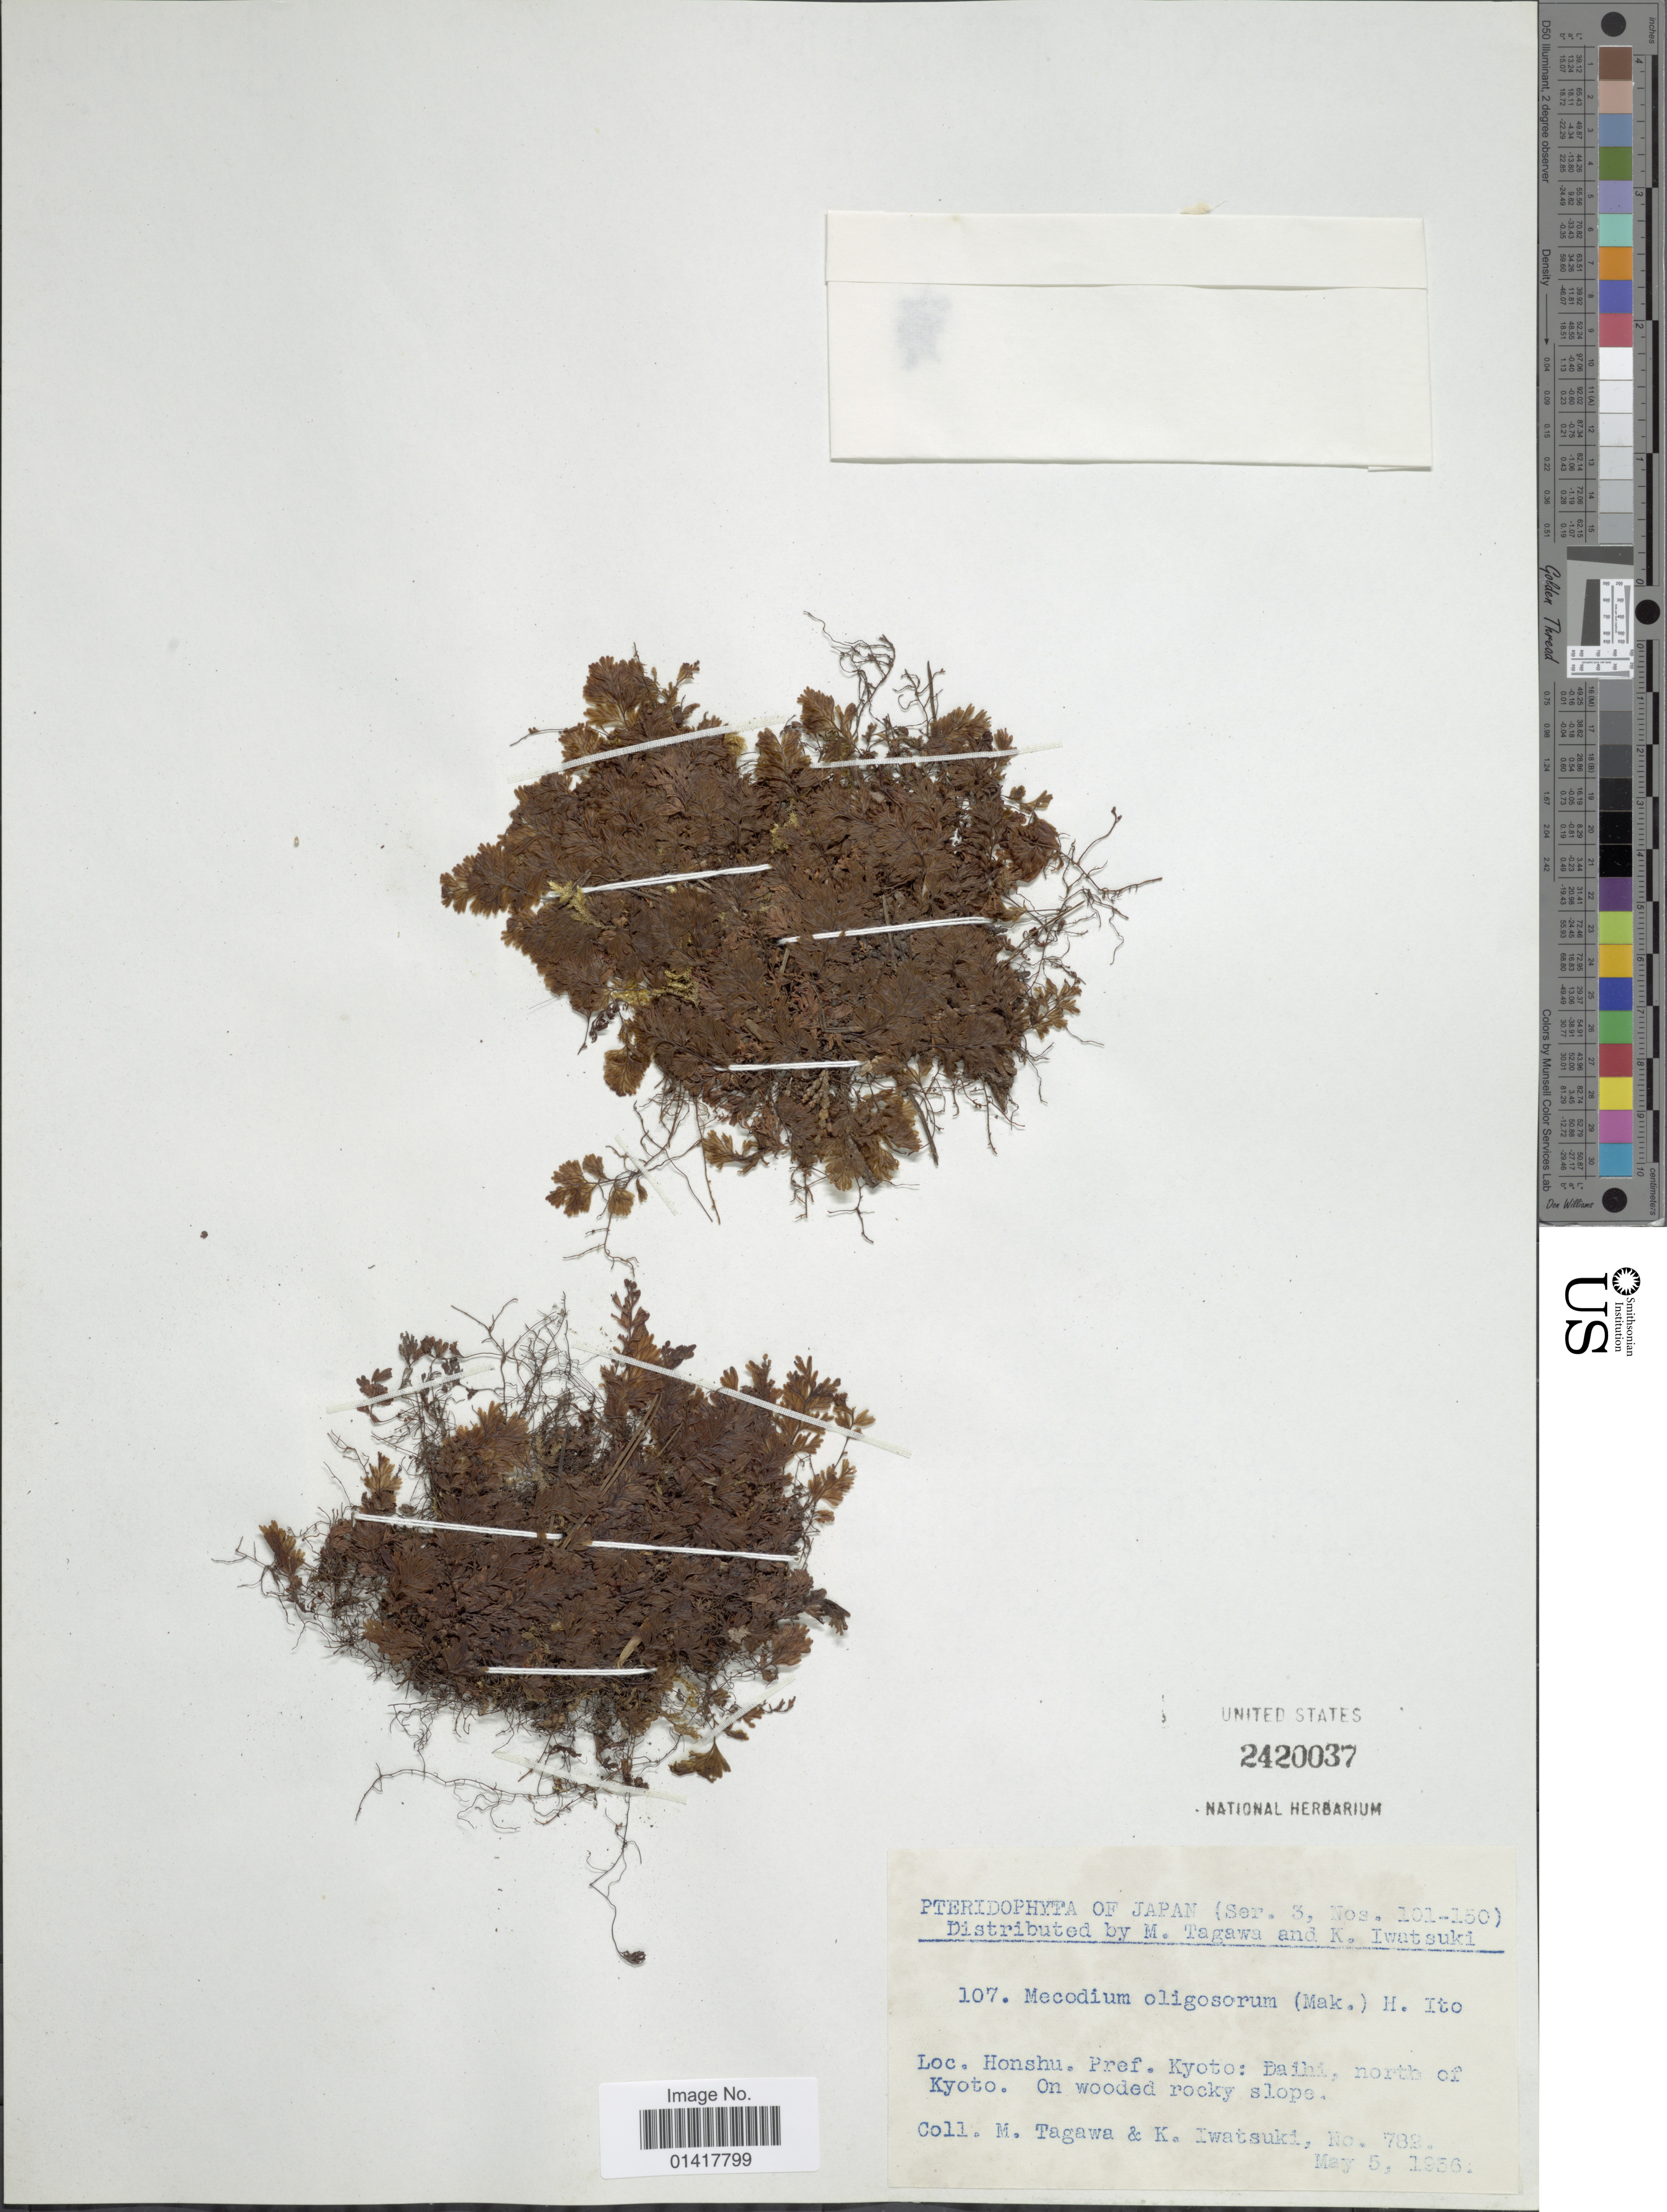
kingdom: Plantae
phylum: Tracheophyta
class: Polypodiopsida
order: Hymenophyllales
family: Hymenophyllaceae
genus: Hymenophyllum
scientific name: Hymenophyllum oligosorum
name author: Makino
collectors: M. Tagawa & K. Iwatsuki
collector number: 782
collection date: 1956-05-05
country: Japan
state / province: Kyoto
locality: Honshu.Pref Kyoto: Daihi, north of Kyoto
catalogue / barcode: US 2420037